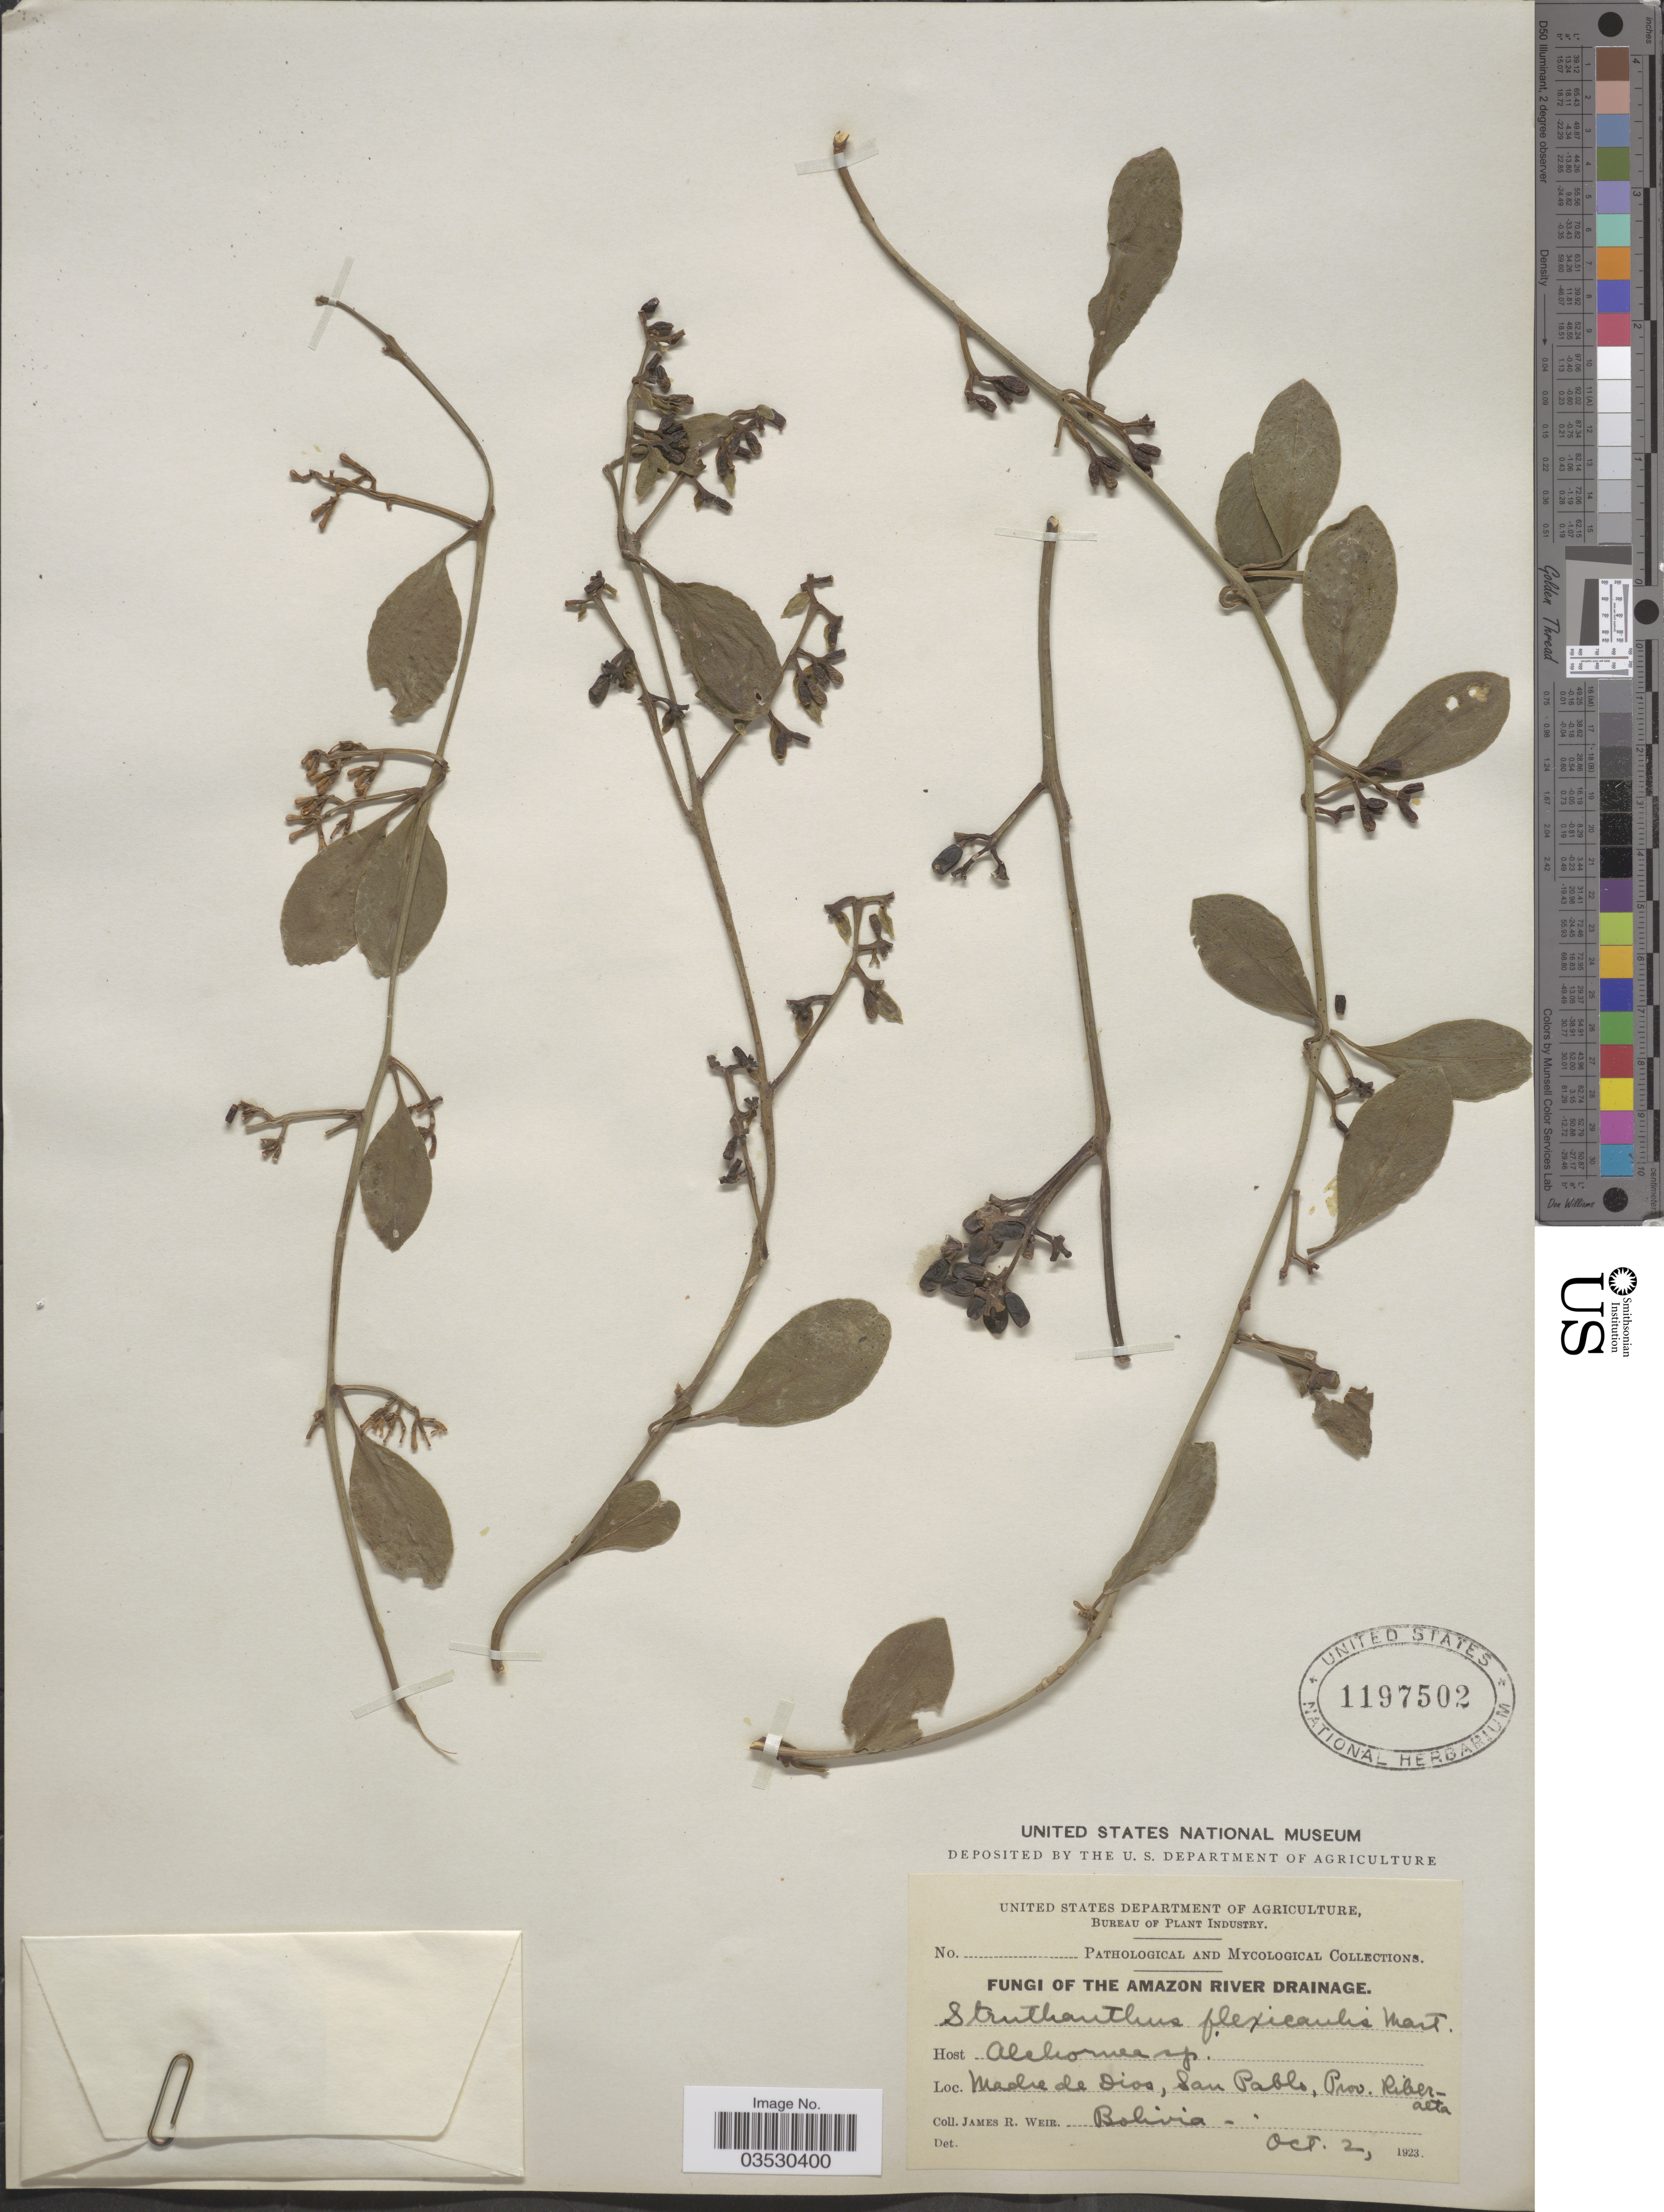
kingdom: Plantae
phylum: Tracheophyta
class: Magnoliopsida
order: Santalales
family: Loranthaceae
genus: Struthanthus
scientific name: Struthanthus flexicaulis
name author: (Mart. ex Schult. f.) Mart.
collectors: J. Weir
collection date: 1923-10-02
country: Bolivia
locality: Fungi of the Amazon River Drainage. Madre de Dios, San Pablo, Prov. Riberalta.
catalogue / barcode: US 1197502